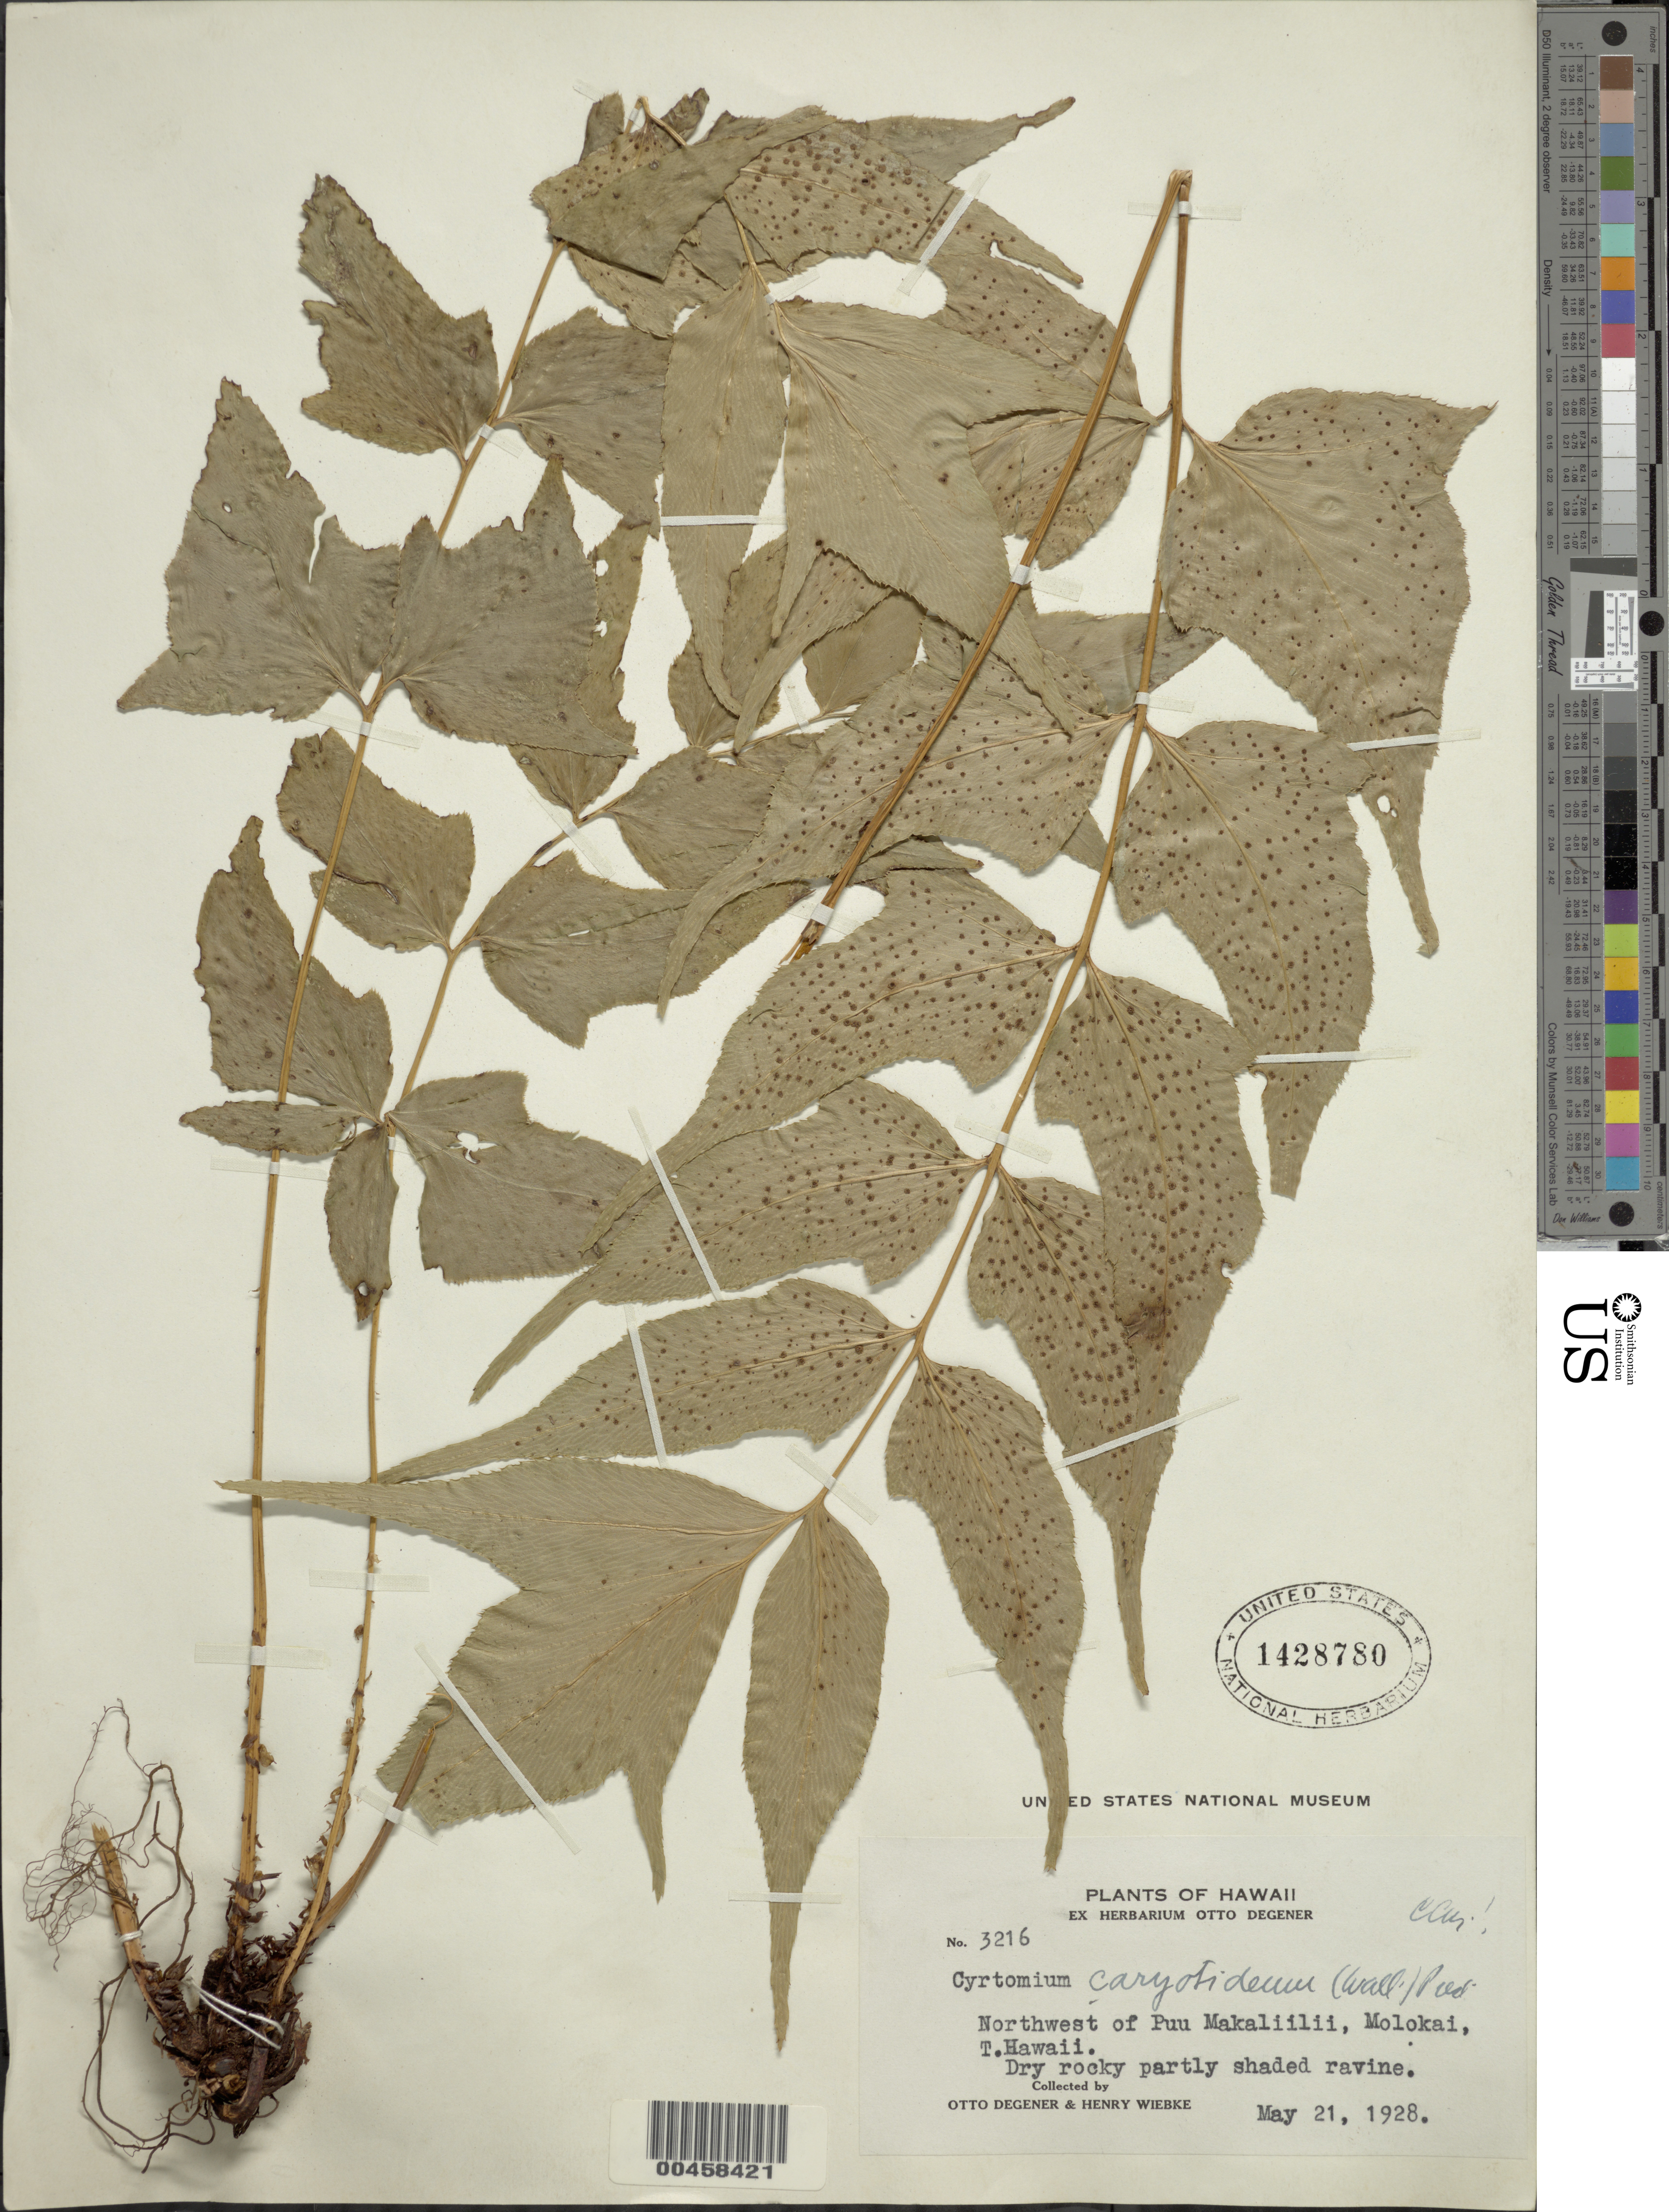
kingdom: Plantae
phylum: Tracheophyta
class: Polypodiopsida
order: Polypodiales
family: Dryopteridaceae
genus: Cyrtomium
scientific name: Cyrtomium caryotideum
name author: (Wall. ex Hook. & Grev.) C. Presl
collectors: O. Degener & H. Wiebke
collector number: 3216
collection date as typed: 21 May 1928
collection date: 1928-05-21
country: United States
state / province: Hawaii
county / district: Maui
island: Moloka'i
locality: NW of Puu Makaliilii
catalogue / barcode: US 1428780